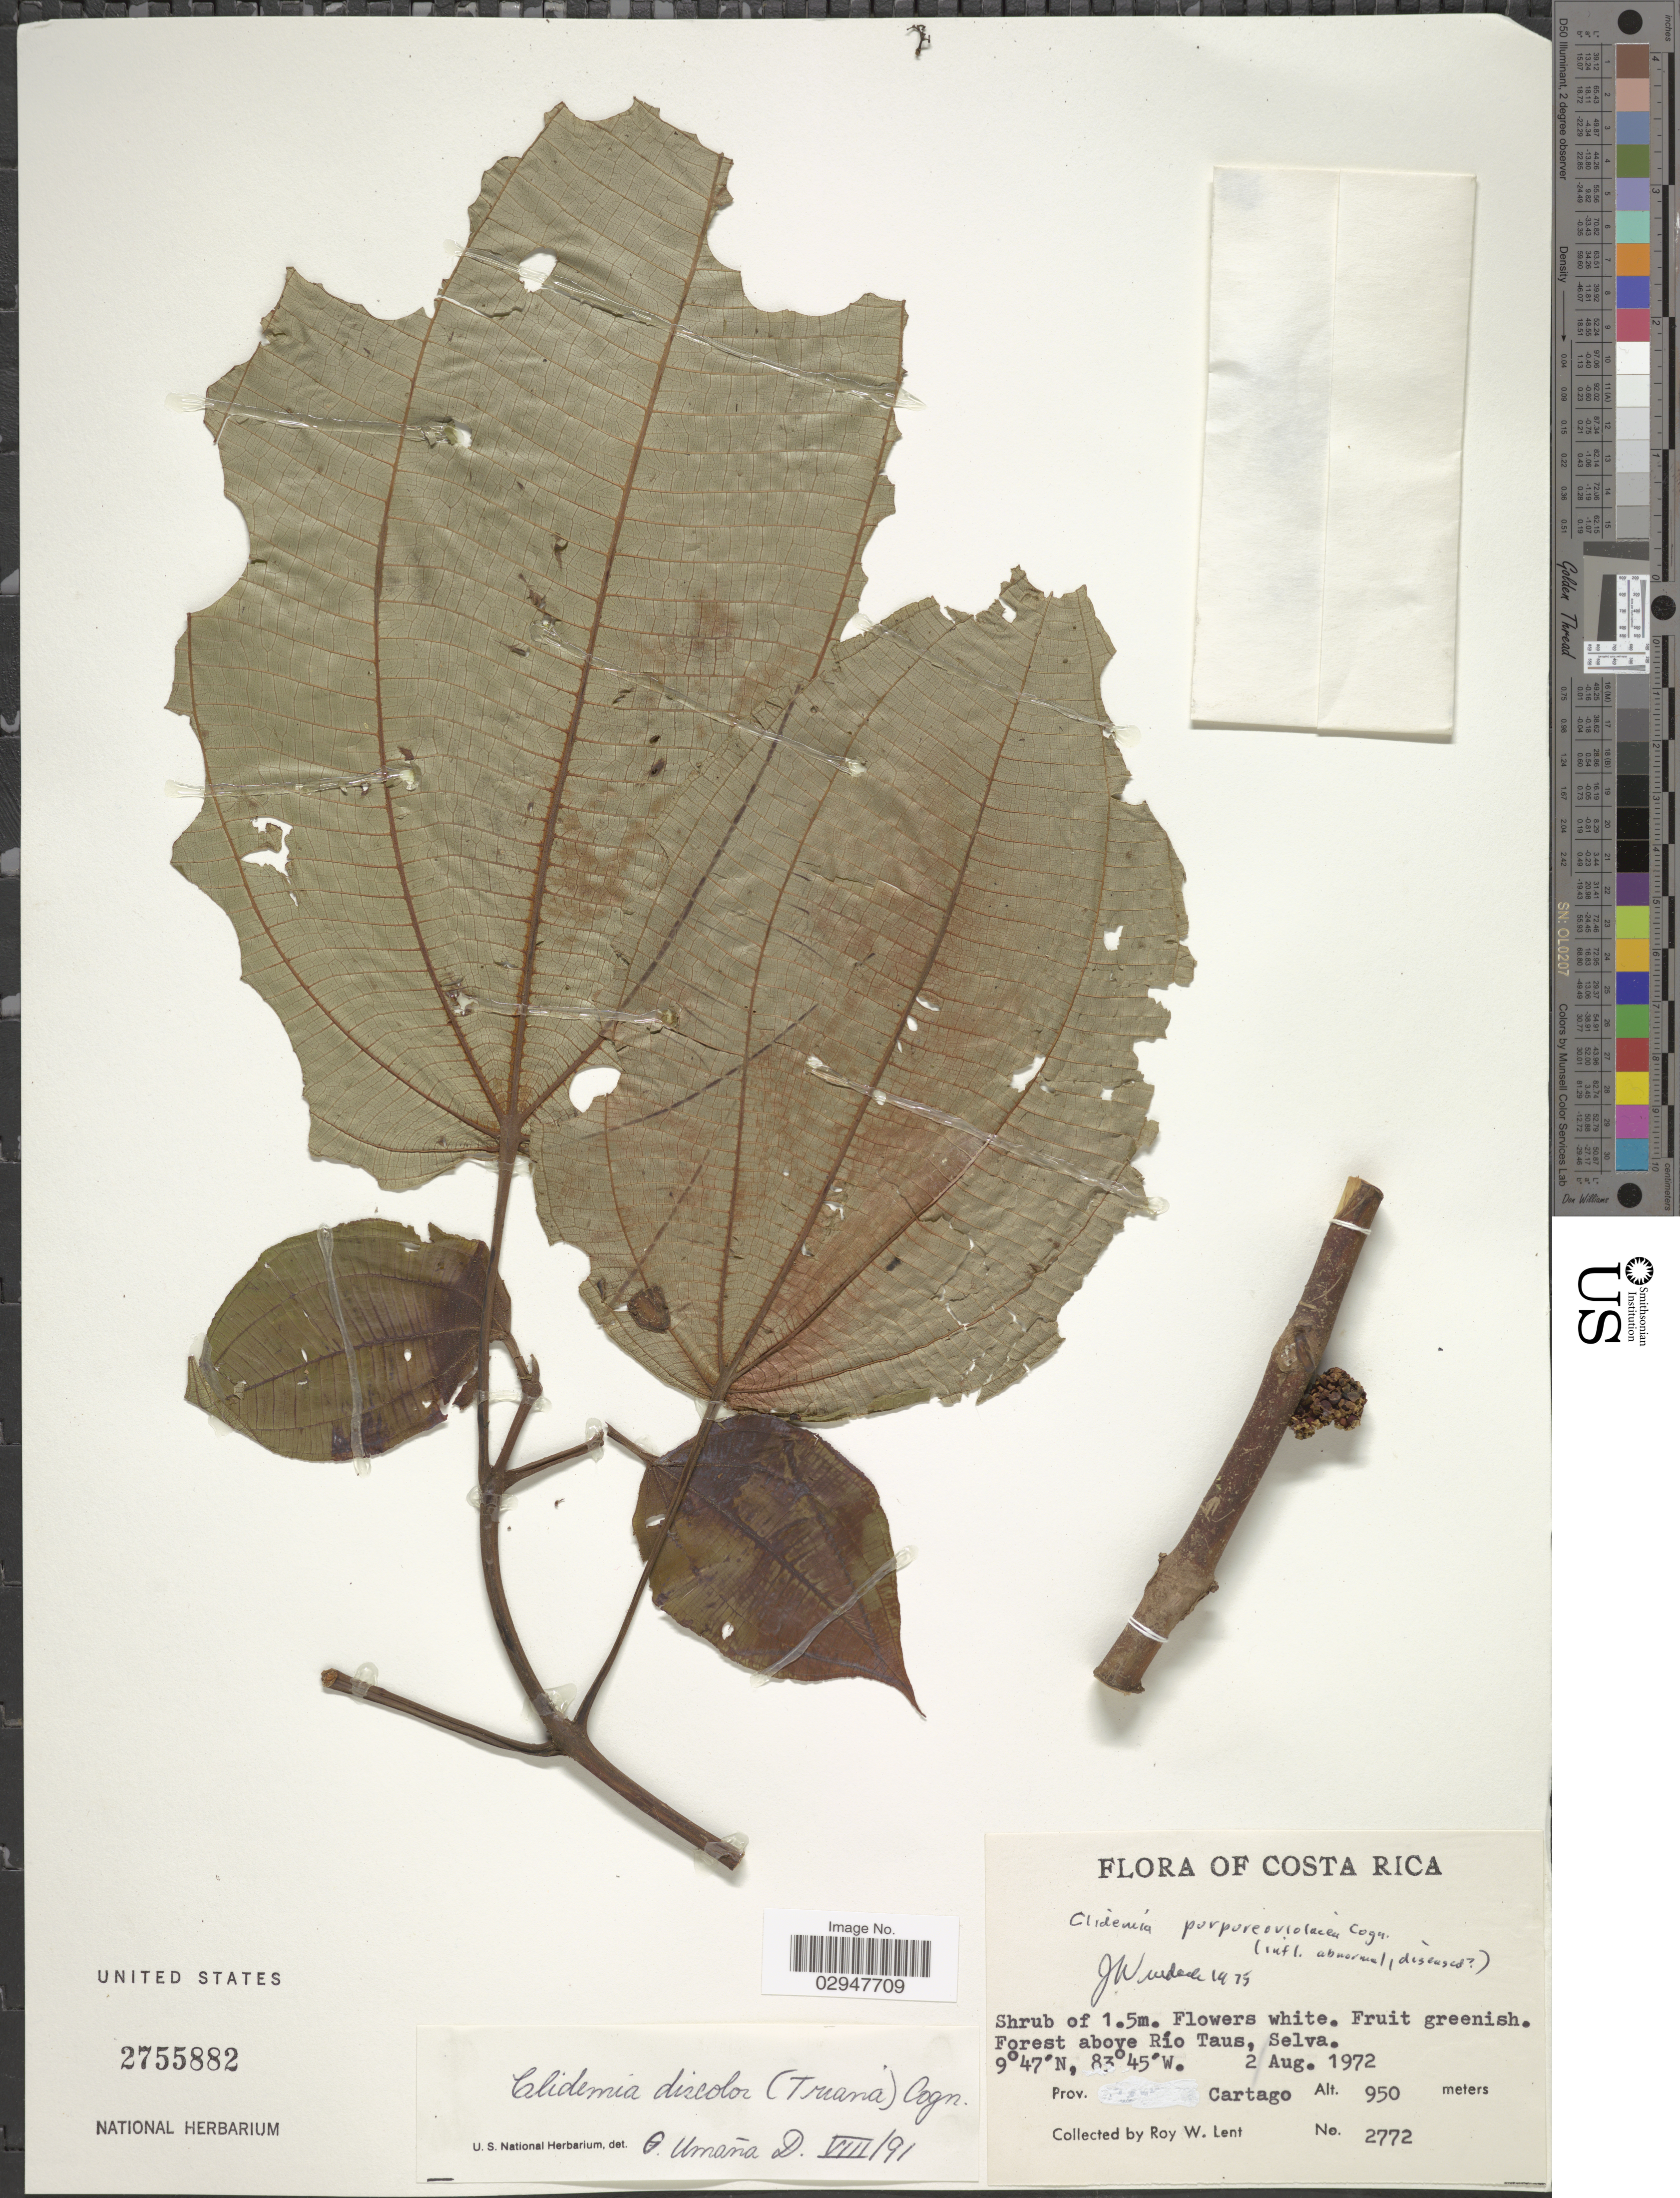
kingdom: Plantae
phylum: Tracheophyta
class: Magnoliopsida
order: Myrtales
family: Melastomataceae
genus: Clidemia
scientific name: Clidemia discolor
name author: (Triana) Cogn.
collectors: R. W. Lent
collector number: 2772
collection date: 1972-08-02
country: Costa Rica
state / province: Cartago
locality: Forest above Río Taus, Selva.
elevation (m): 950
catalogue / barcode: US 2755882